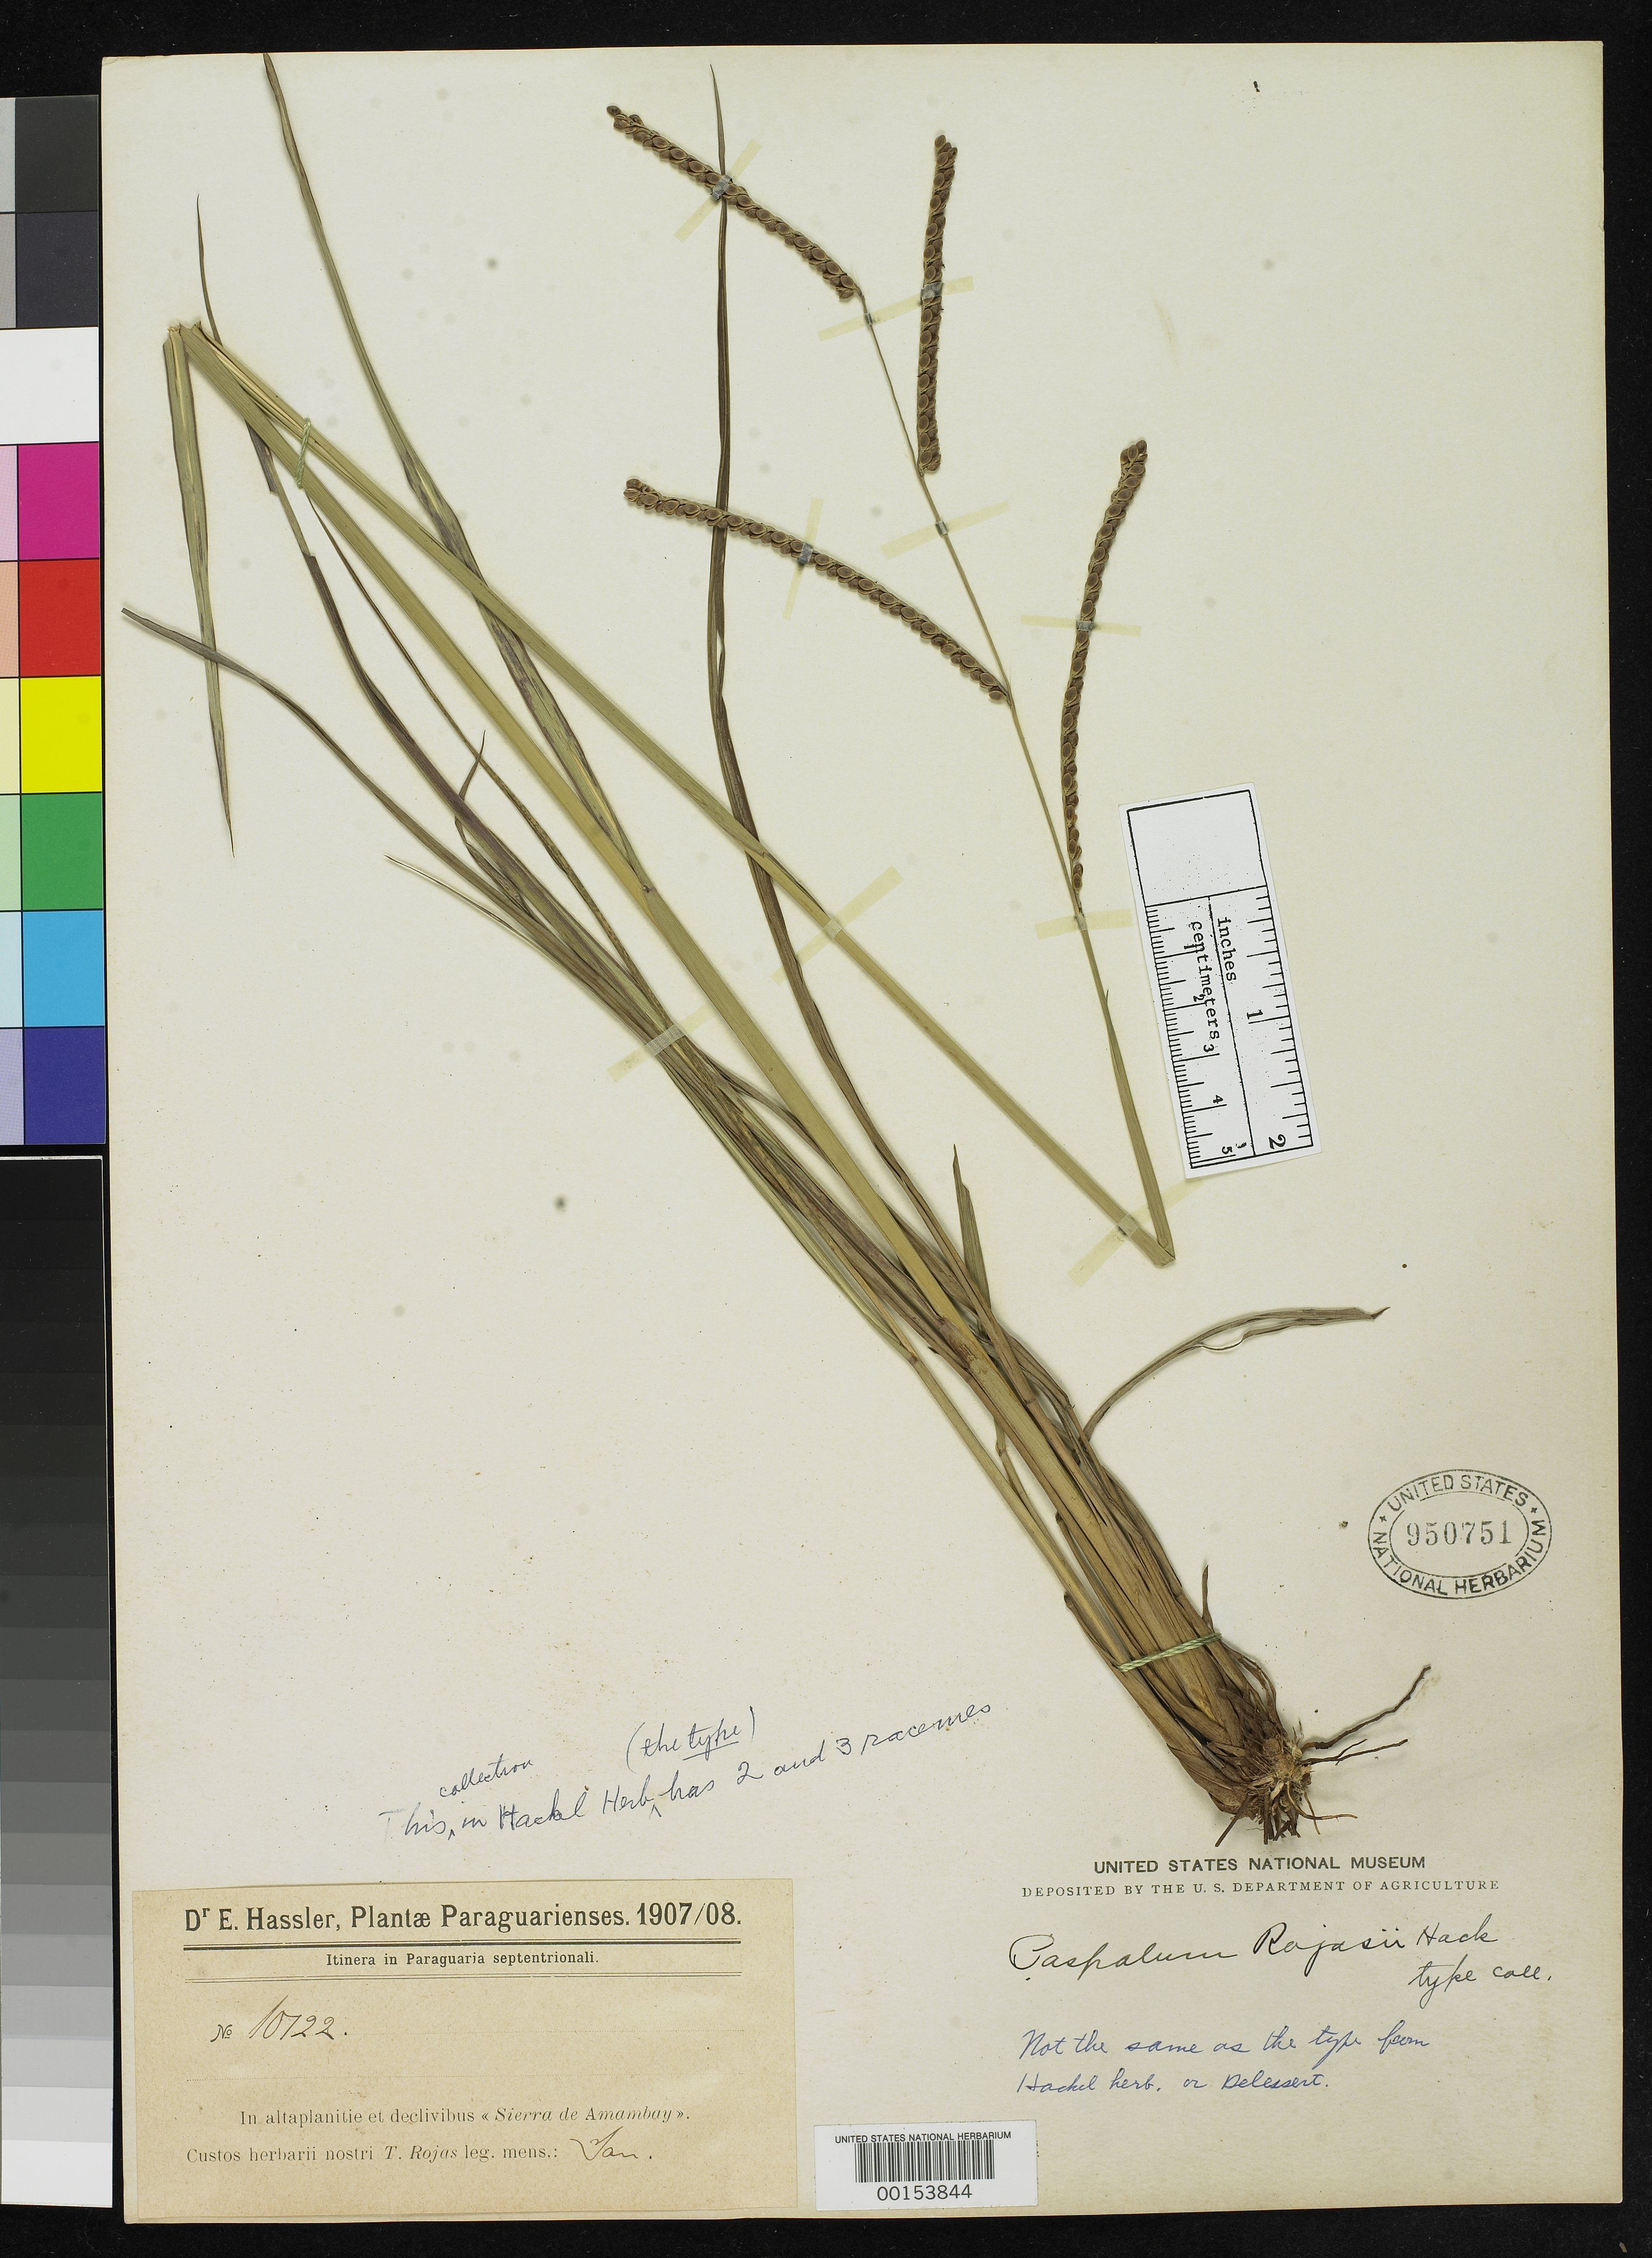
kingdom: Plantae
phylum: Tracheophyta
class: Liliopsida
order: Poales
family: Poaceae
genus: Paspalum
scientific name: Paspalum rojasii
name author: Hack.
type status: Type Collection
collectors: T. Rojas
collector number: Hassler 10122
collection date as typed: Jan 1907 to -- Jan 1908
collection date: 1907-01/1908-01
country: Paraguay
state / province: Amambay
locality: Sierra de Amambay.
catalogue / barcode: US 950751-2